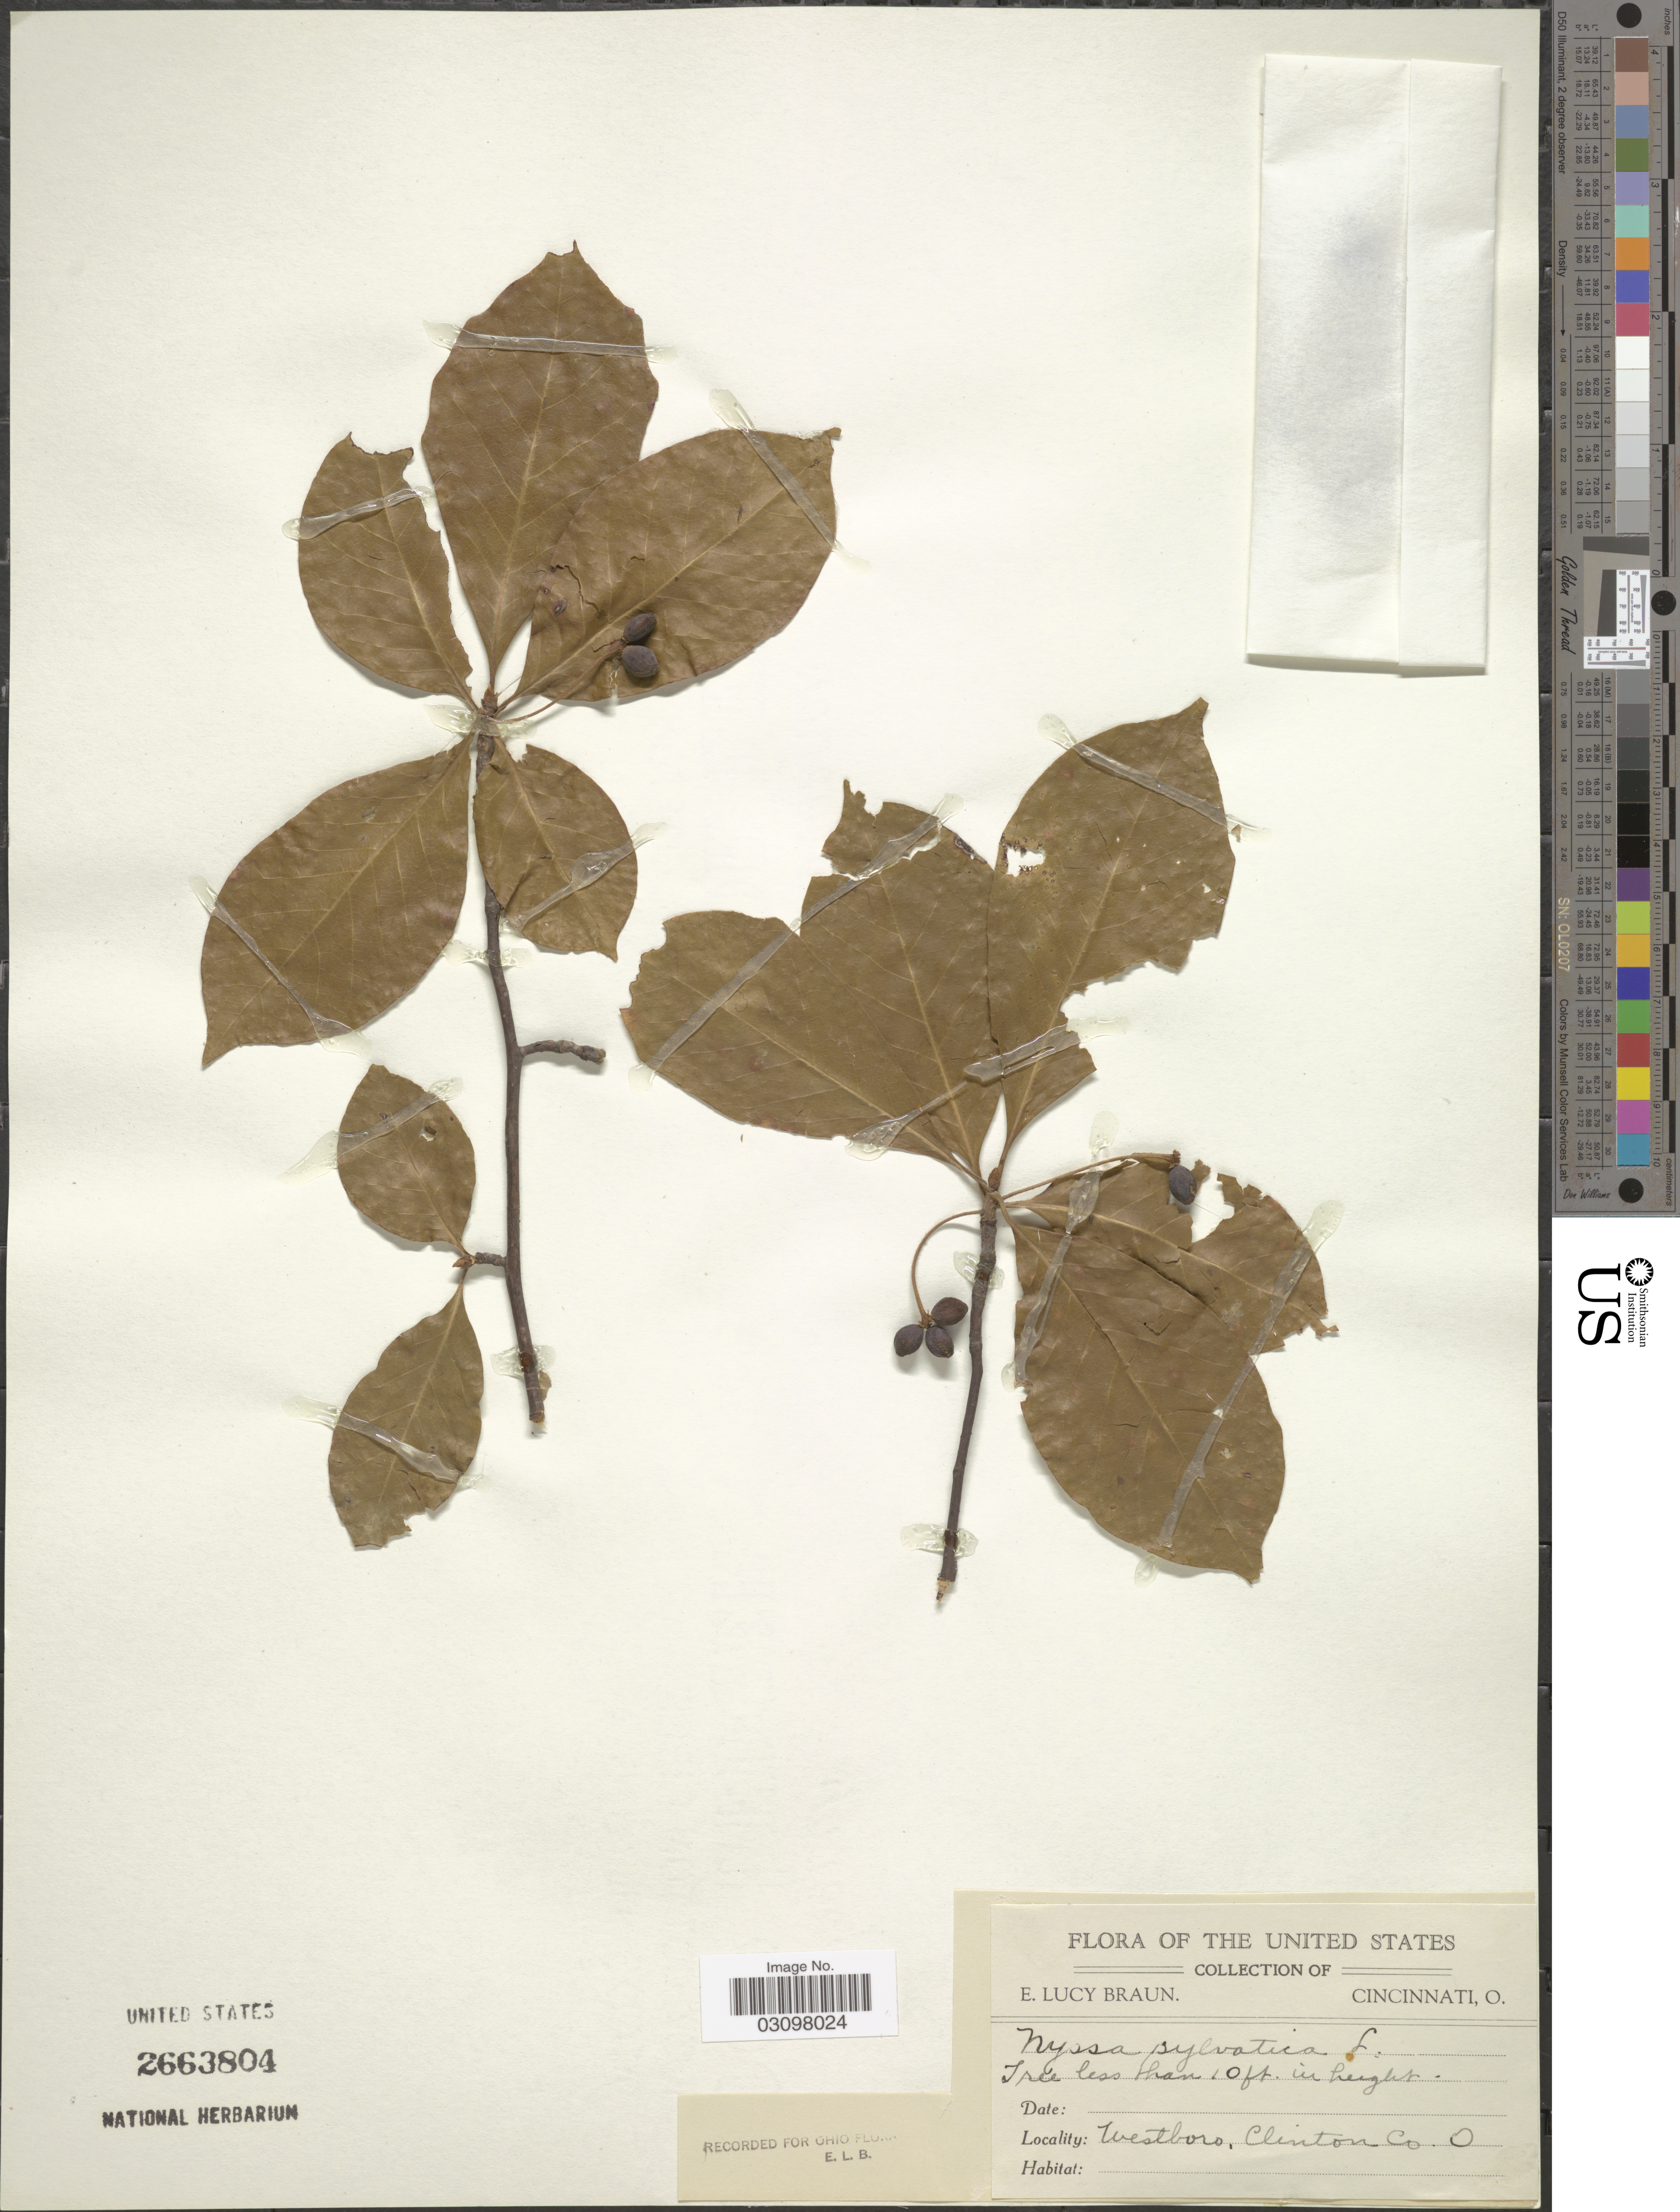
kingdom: Plantae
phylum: Tracheophyta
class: Magnoliopsida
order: Cornales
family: Nyssaceae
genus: Nyssa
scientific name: Nyssa sylvatica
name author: Marshall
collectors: E. L. Braun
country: United States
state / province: Ohio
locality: Westboro, Clinton Co. O.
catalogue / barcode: US 2663804